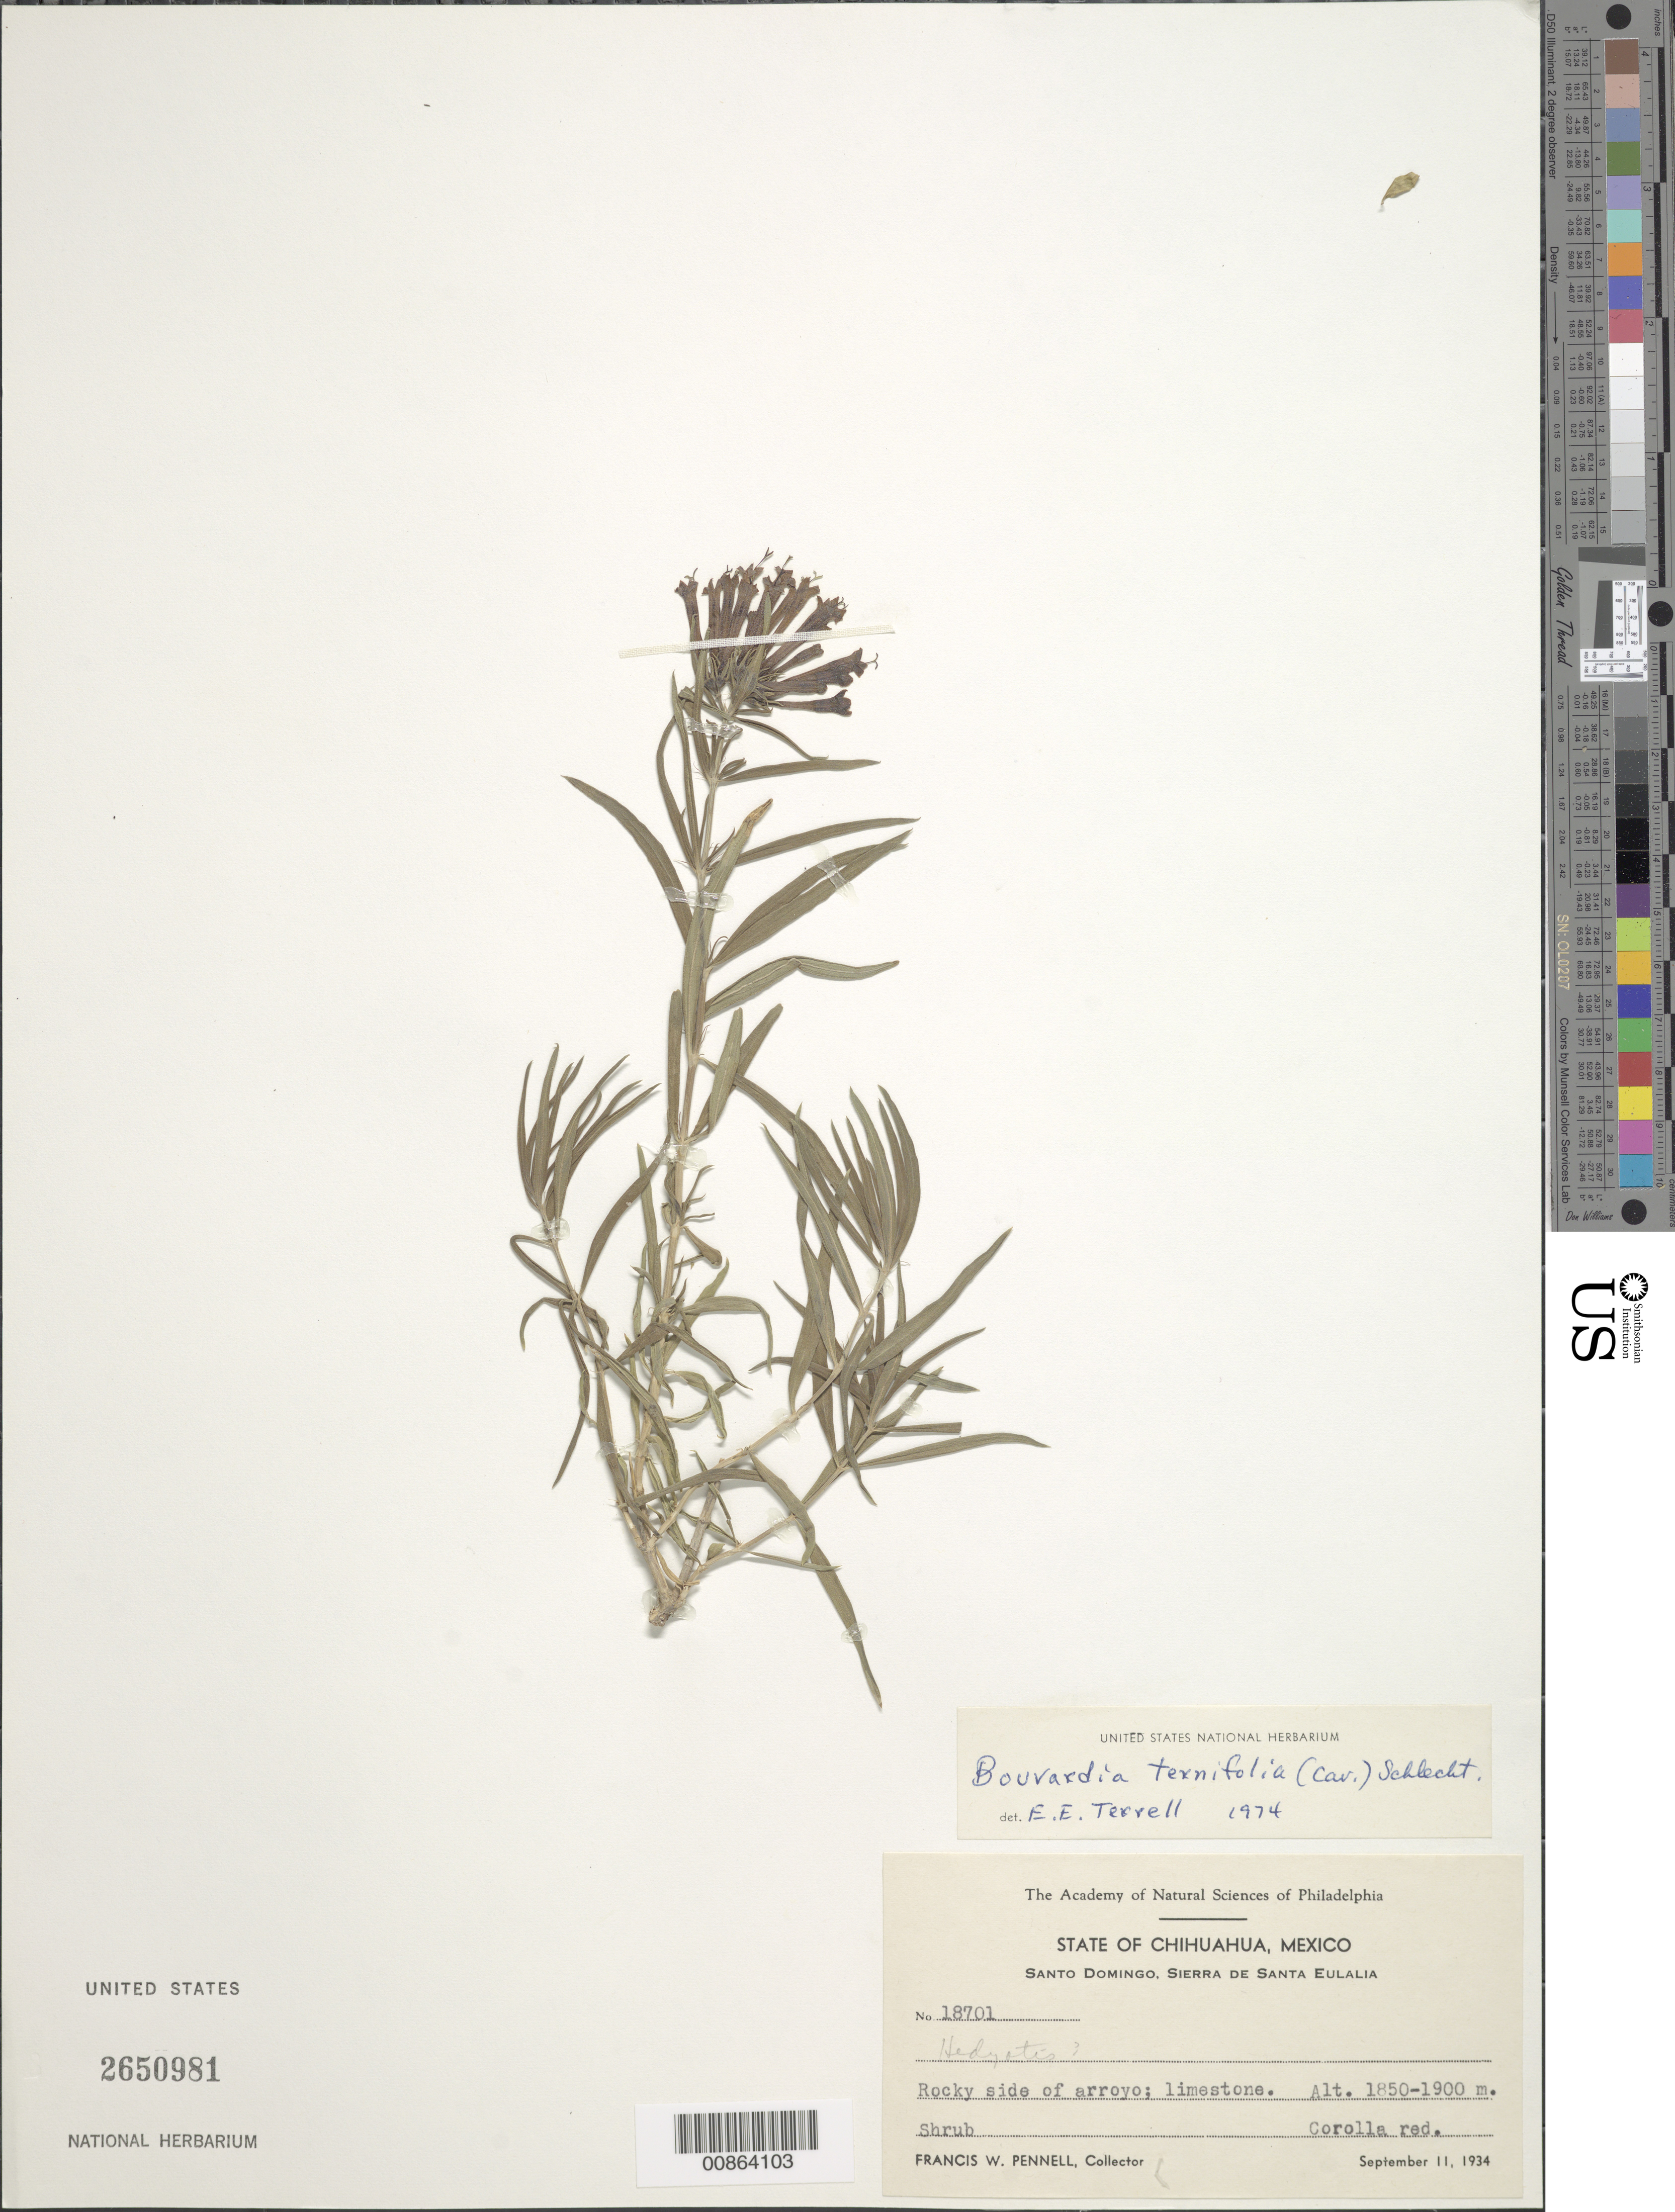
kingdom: Plantae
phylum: Tracheophyta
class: Magnoliopsida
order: Gentianales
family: Rubiaceae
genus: Bouvardia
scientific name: Bouvardia tenuifolia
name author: Standl.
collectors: F. W. Pennell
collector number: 18701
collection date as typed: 11 Sep 1934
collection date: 1934-09-11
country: Mexico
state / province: Chihuahua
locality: Santo Domingo, Sierra de Santa Eulalia.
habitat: Rocky side of arroyo; limestone.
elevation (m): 1900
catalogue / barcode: US 2650981